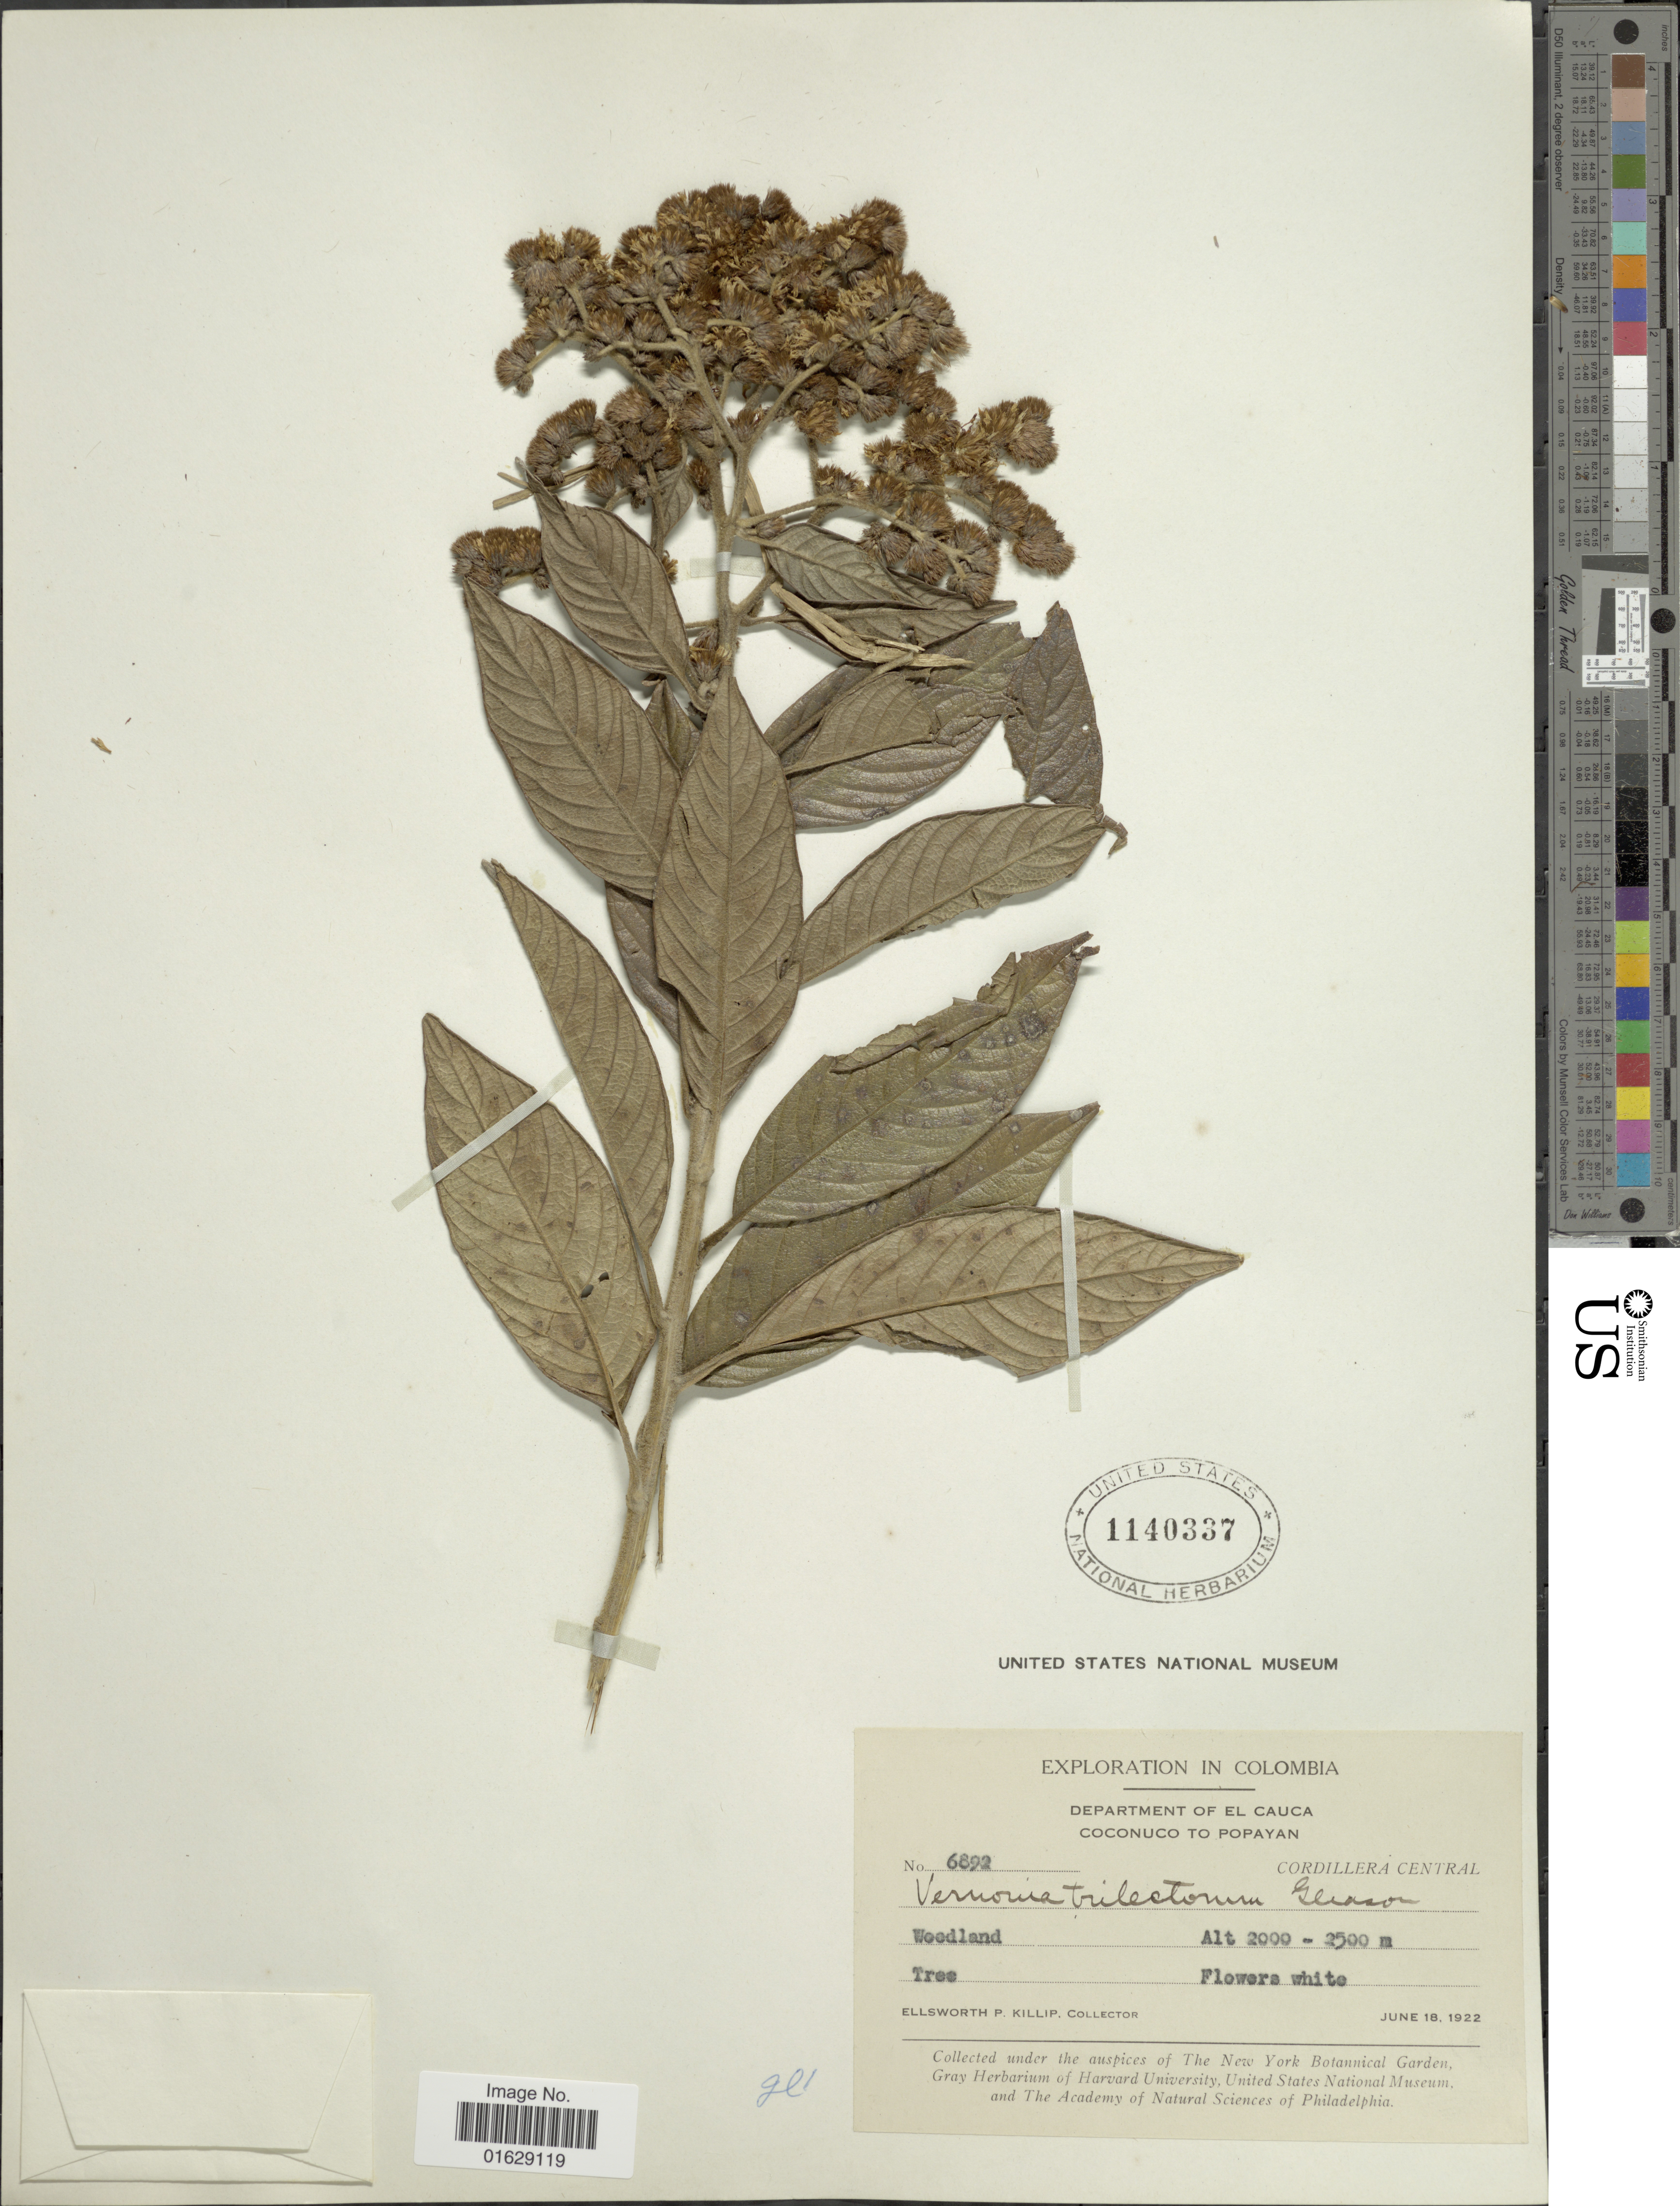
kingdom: Plantae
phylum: Tracheophyta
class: Magnoliopsida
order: Asterales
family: Asteraceae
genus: Lepidaploa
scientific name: Lepidaploa trilectorum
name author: (Gleason) H. Rob.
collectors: E. P. Killip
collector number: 6892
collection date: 1922-06-18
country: Colombia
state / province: Cauca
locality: Department of El Cauca. Coconuco to Popayan. Cordillera Central.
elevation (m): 2000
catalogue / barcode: US 1140337